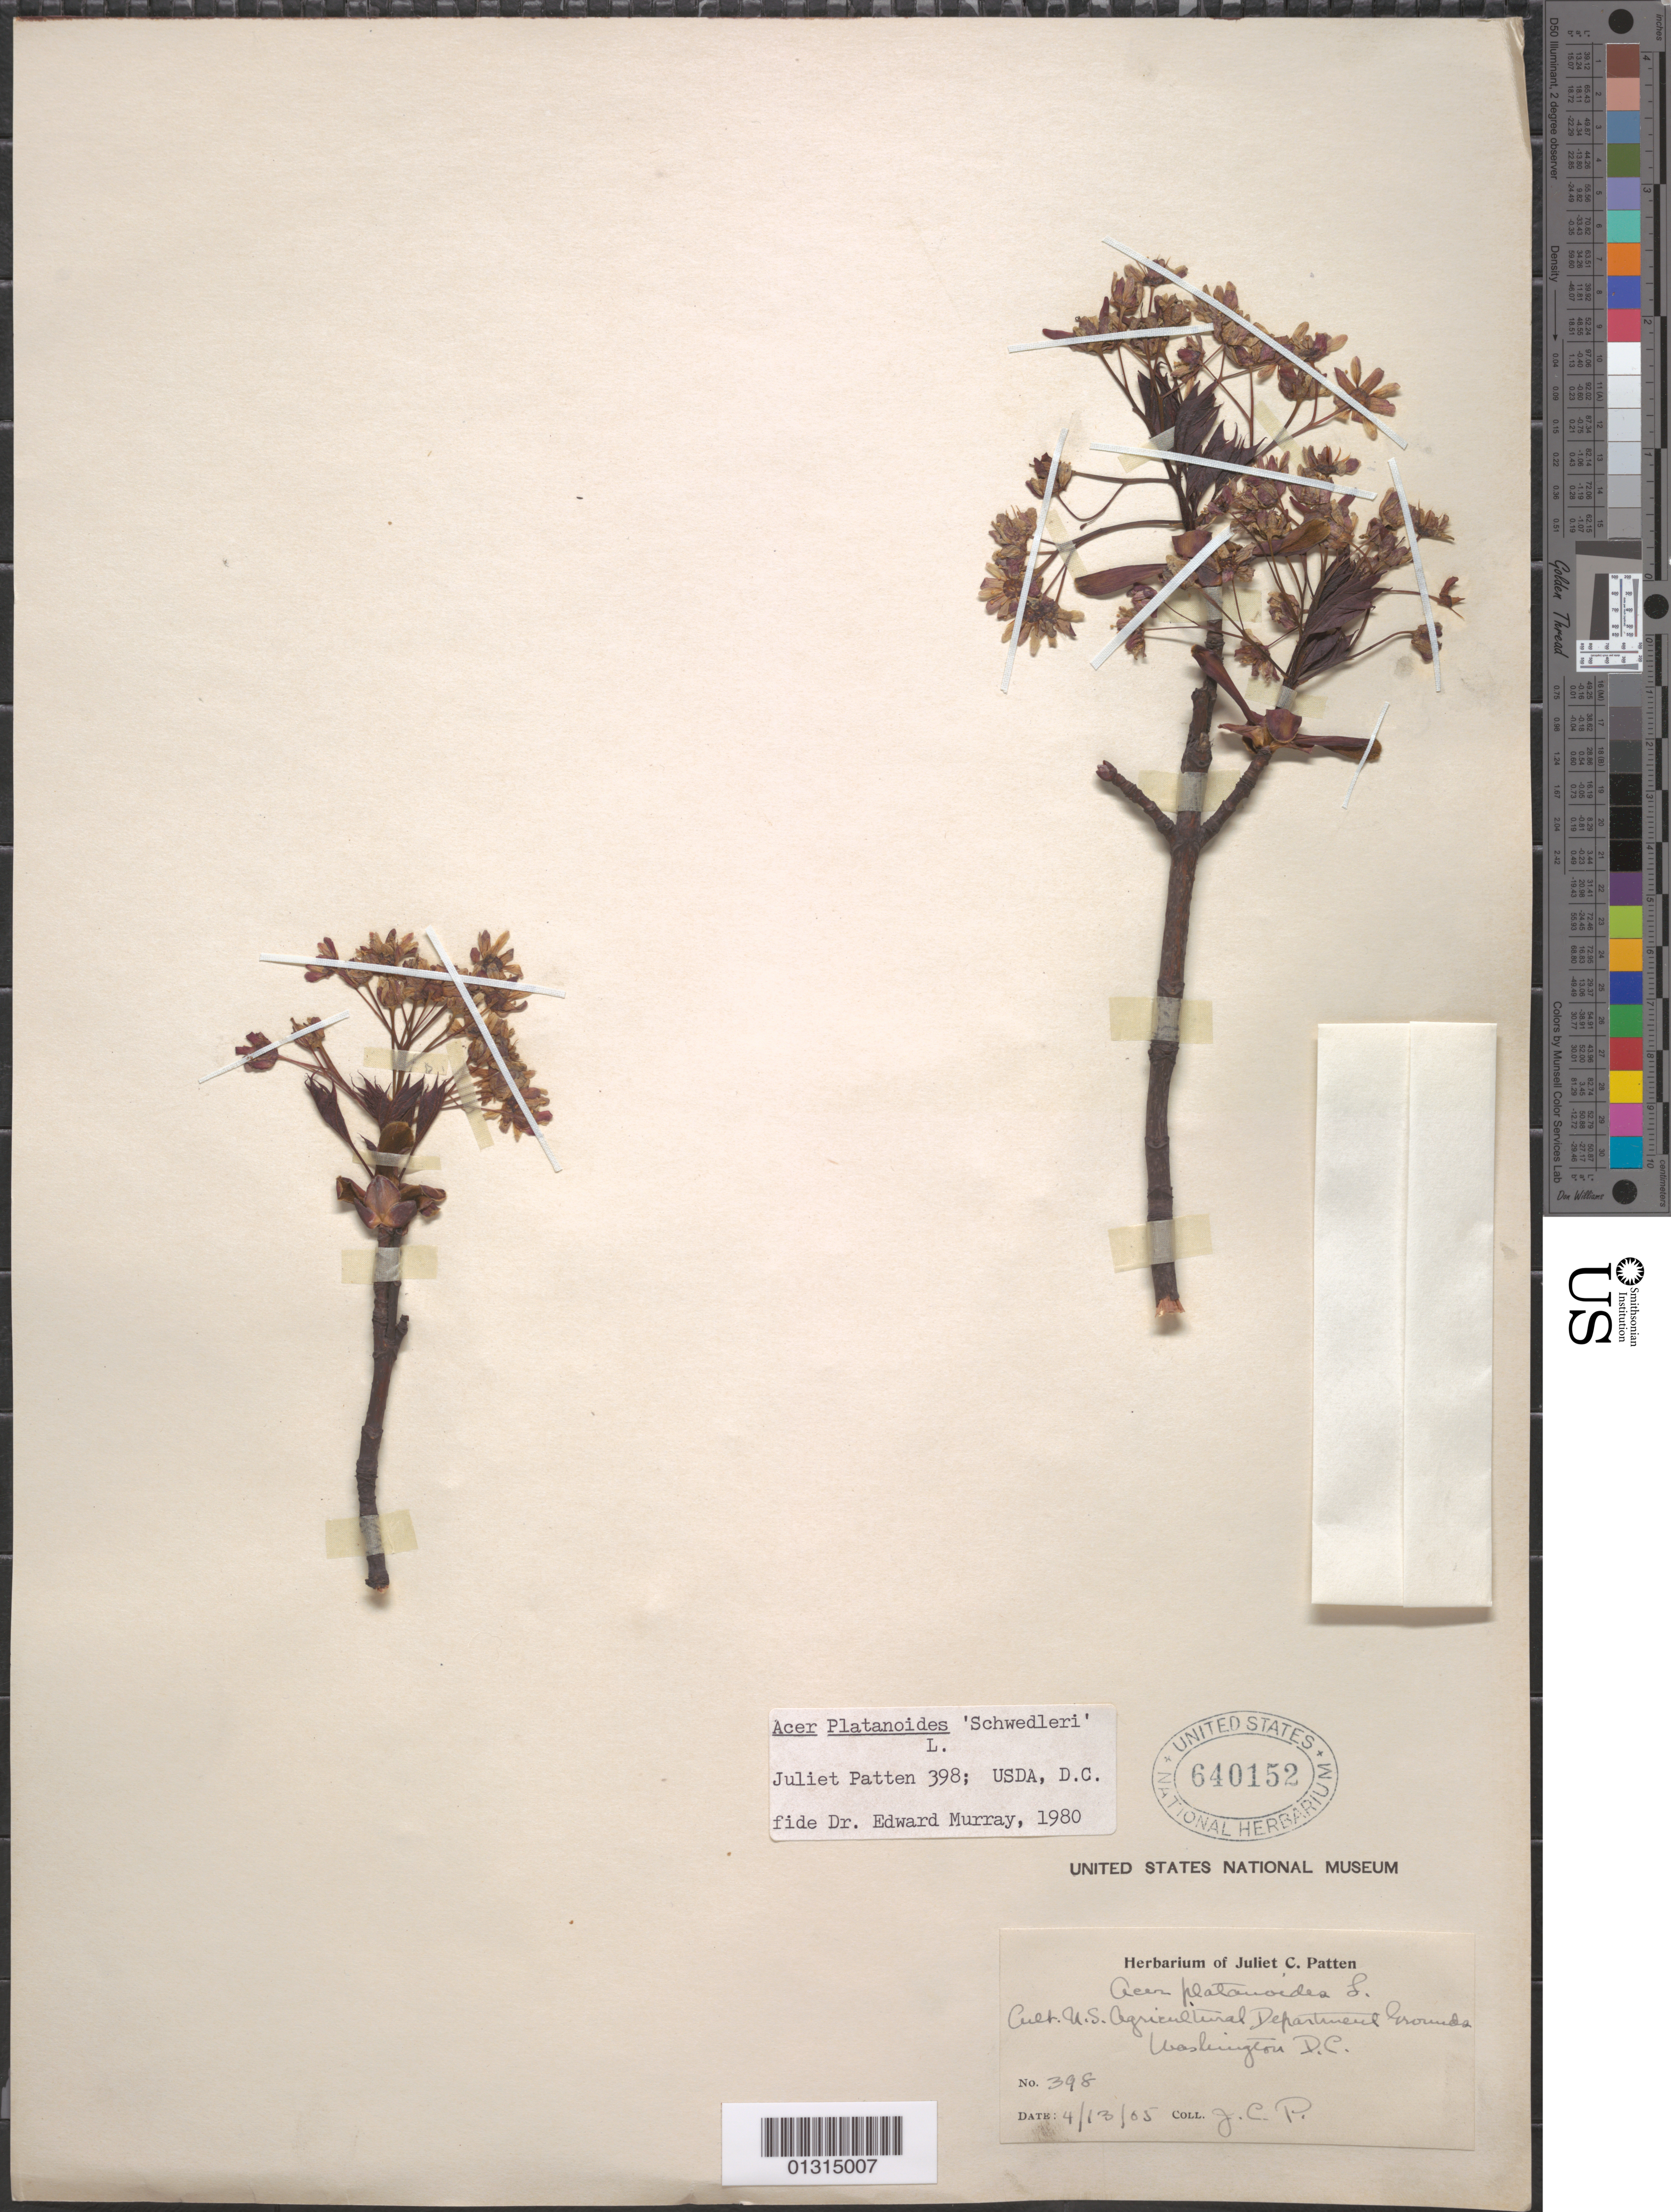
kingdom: Plantae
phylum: Tracheophyta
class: Magnoliopsida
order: Sapindales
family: Sapindaceae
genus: Acer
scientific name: Acer platanoides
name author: L.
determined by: Murray, Edward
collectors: J. Patten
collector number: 398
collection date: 1905-04-13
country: United States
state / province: District of Columbia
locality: U.S. Agricultural Department Grounds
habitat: Cultivated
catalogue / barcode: US 640152